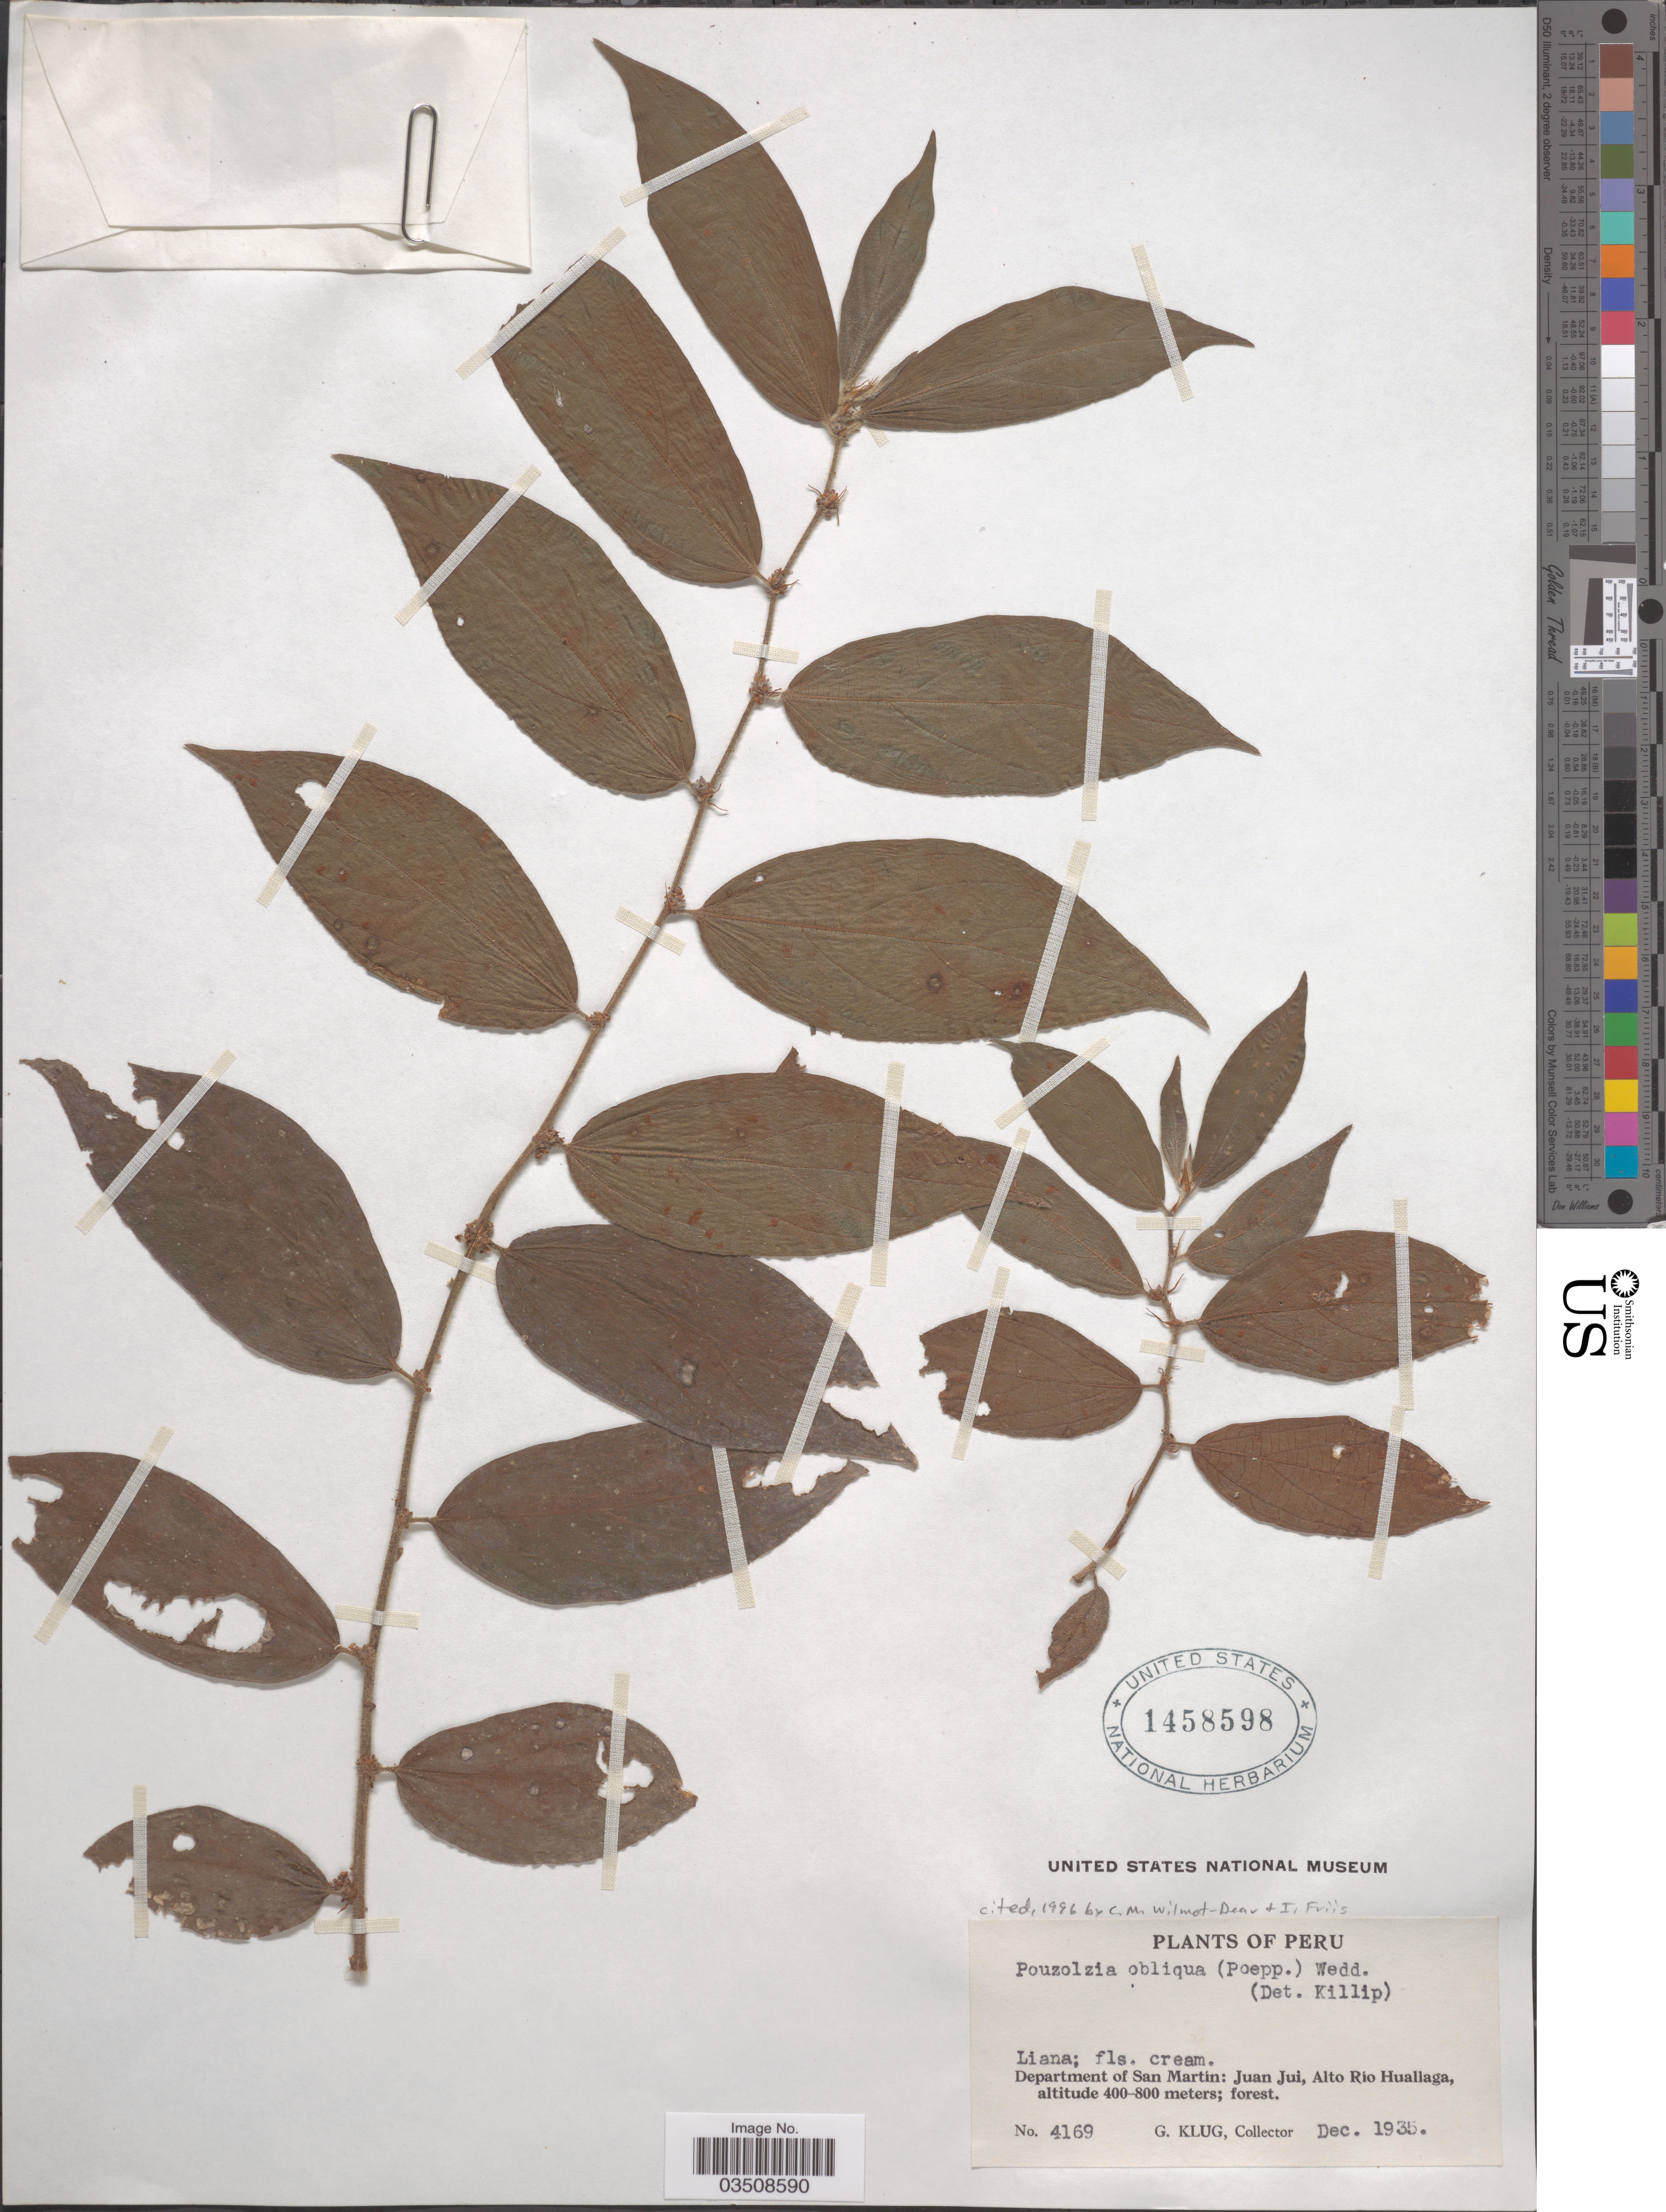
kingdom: Plantae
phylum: Tracheophyta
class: Magnoliopsida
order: Rosales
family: Urticaceae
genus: Pouzolzia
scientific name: Pouzolzia obliqua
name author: (Poepp.) Gaudich.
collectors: G. Klug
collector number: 4169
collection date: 1935-12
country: Peru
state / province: San Martín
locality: Department of San Martín: Juan Jui, Alto Río Huallaga.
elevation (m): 400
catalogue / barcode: US 1458598